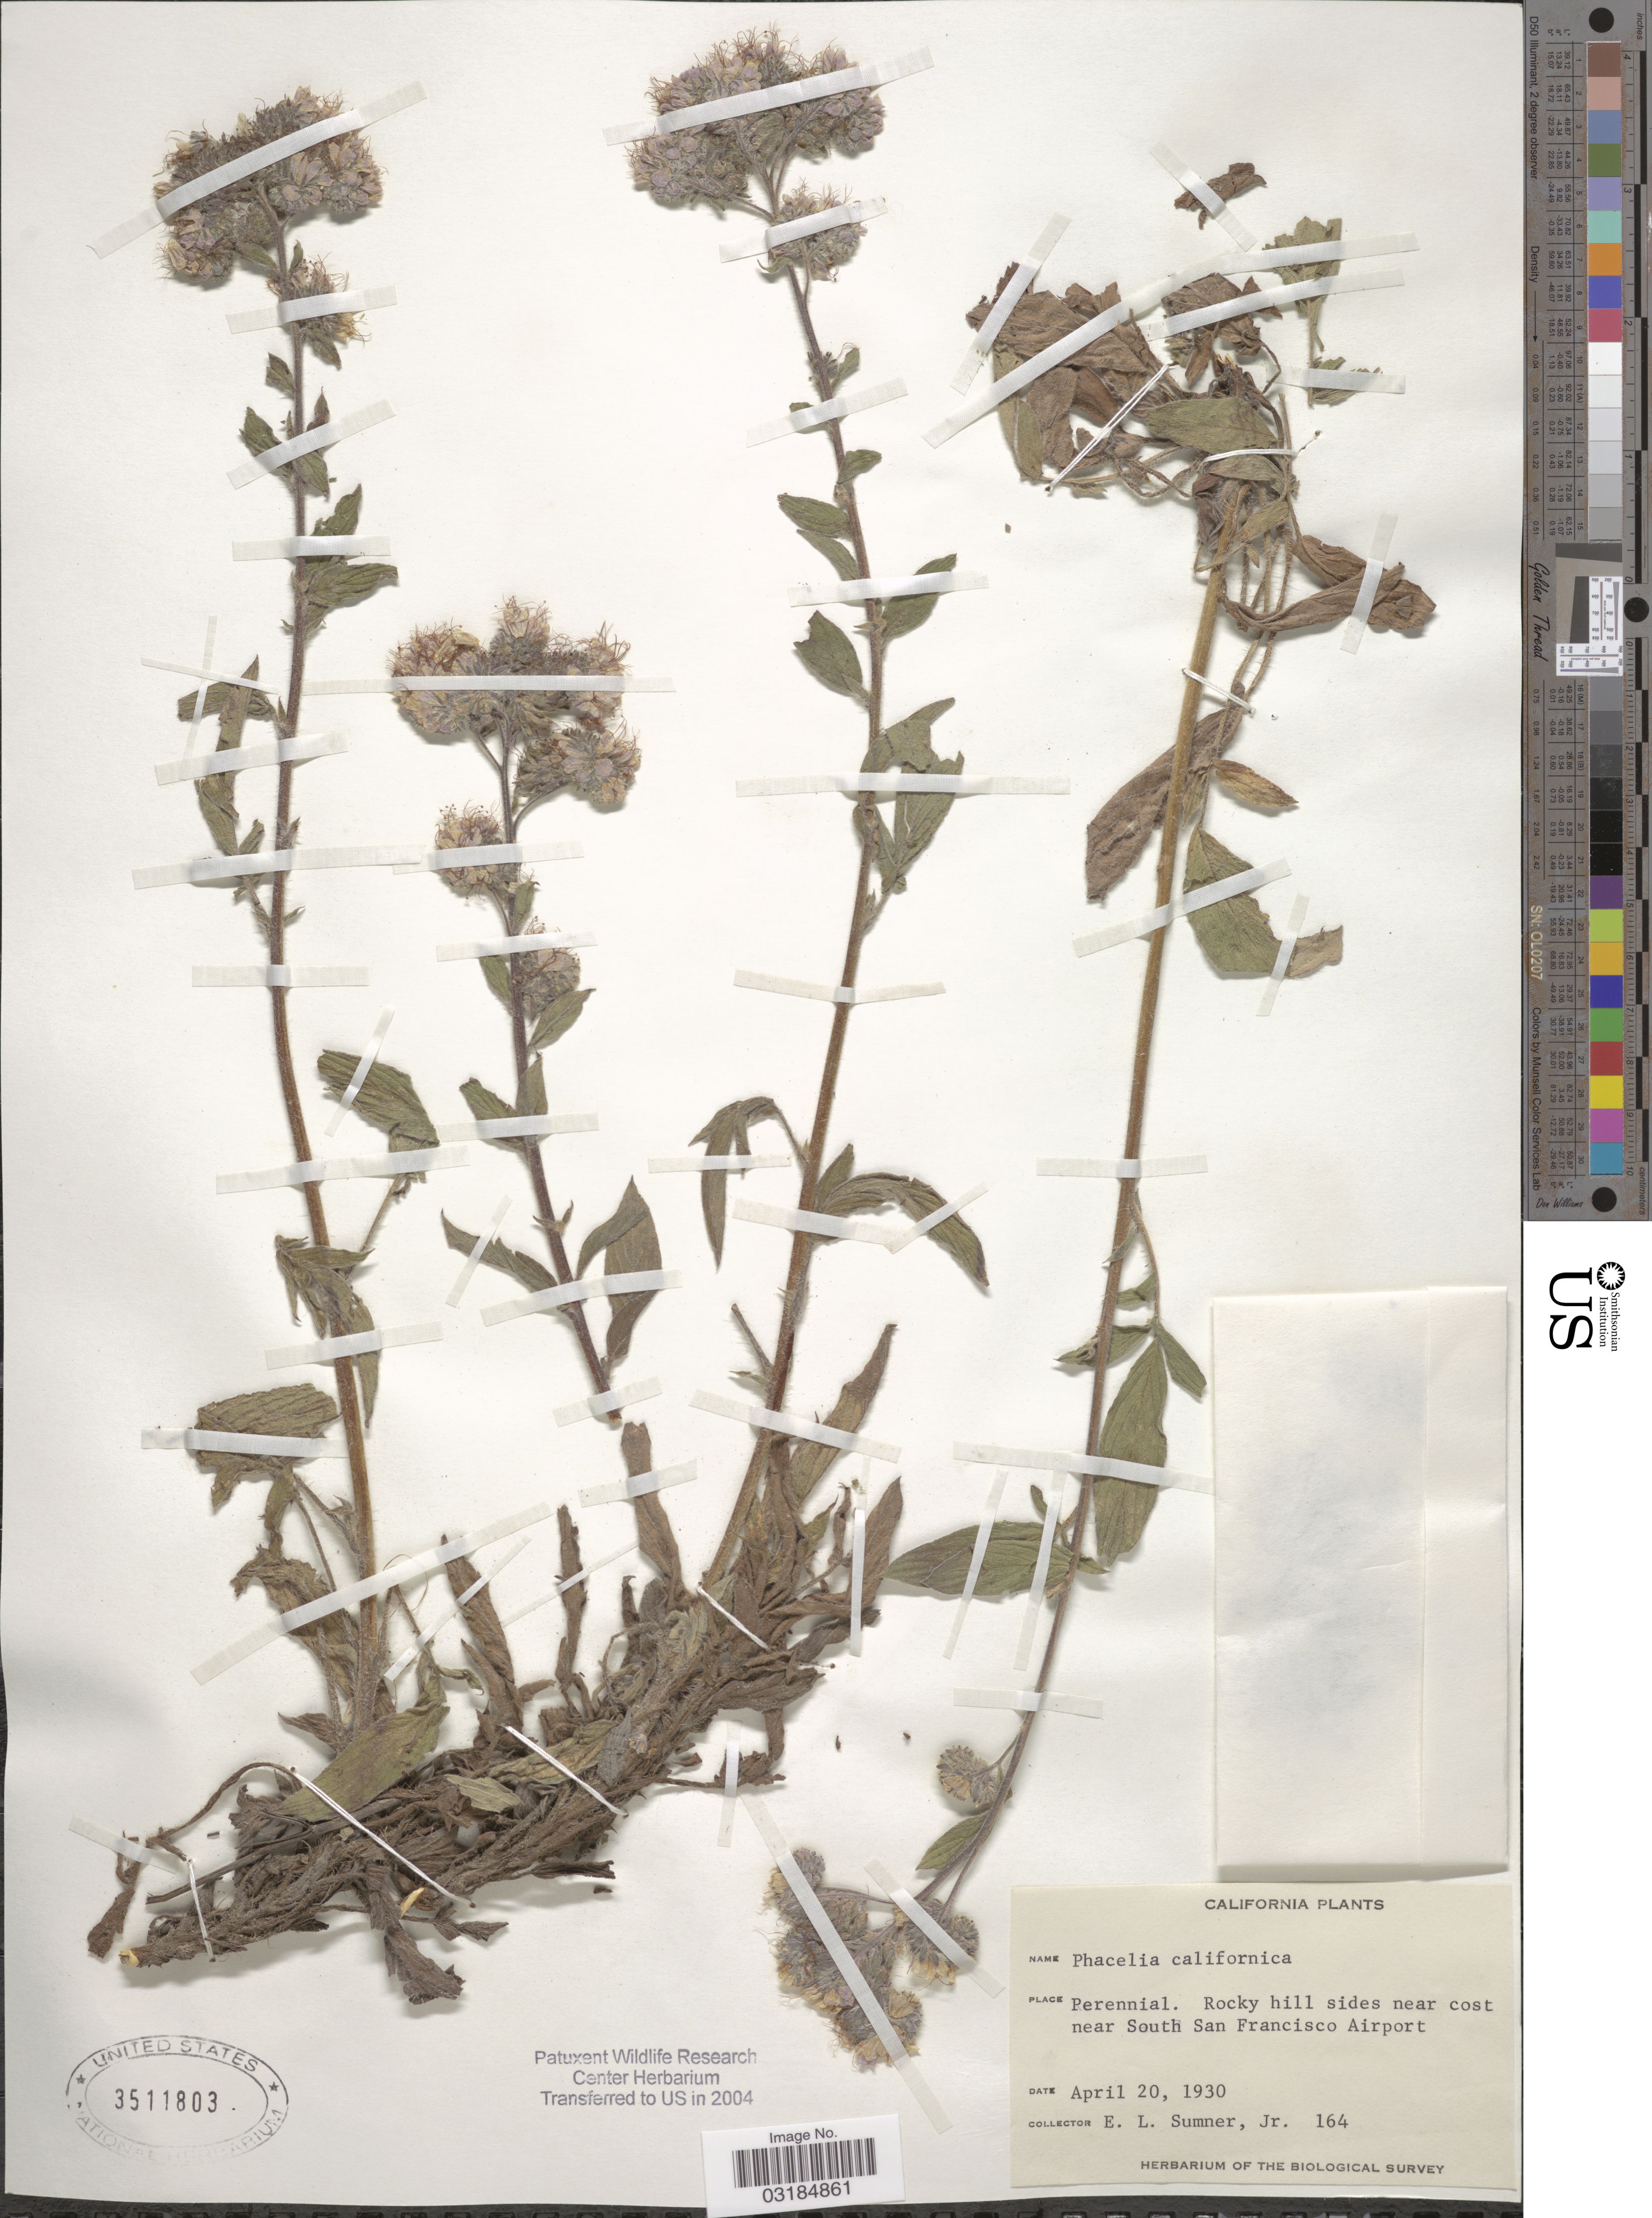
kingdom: Plantae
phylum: Tracheophyta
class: Magnoliopsida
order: Boraginales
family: Hydrophyllaceae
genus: Phacelia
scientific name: Phacelia californica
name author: Cham.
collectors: E. Sumner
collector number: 164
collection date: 1930-04-20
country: United States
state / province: California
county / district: San Francisco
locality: Rocky hill sides near coast near South San Francisco Airport.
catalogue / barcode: US 3511803